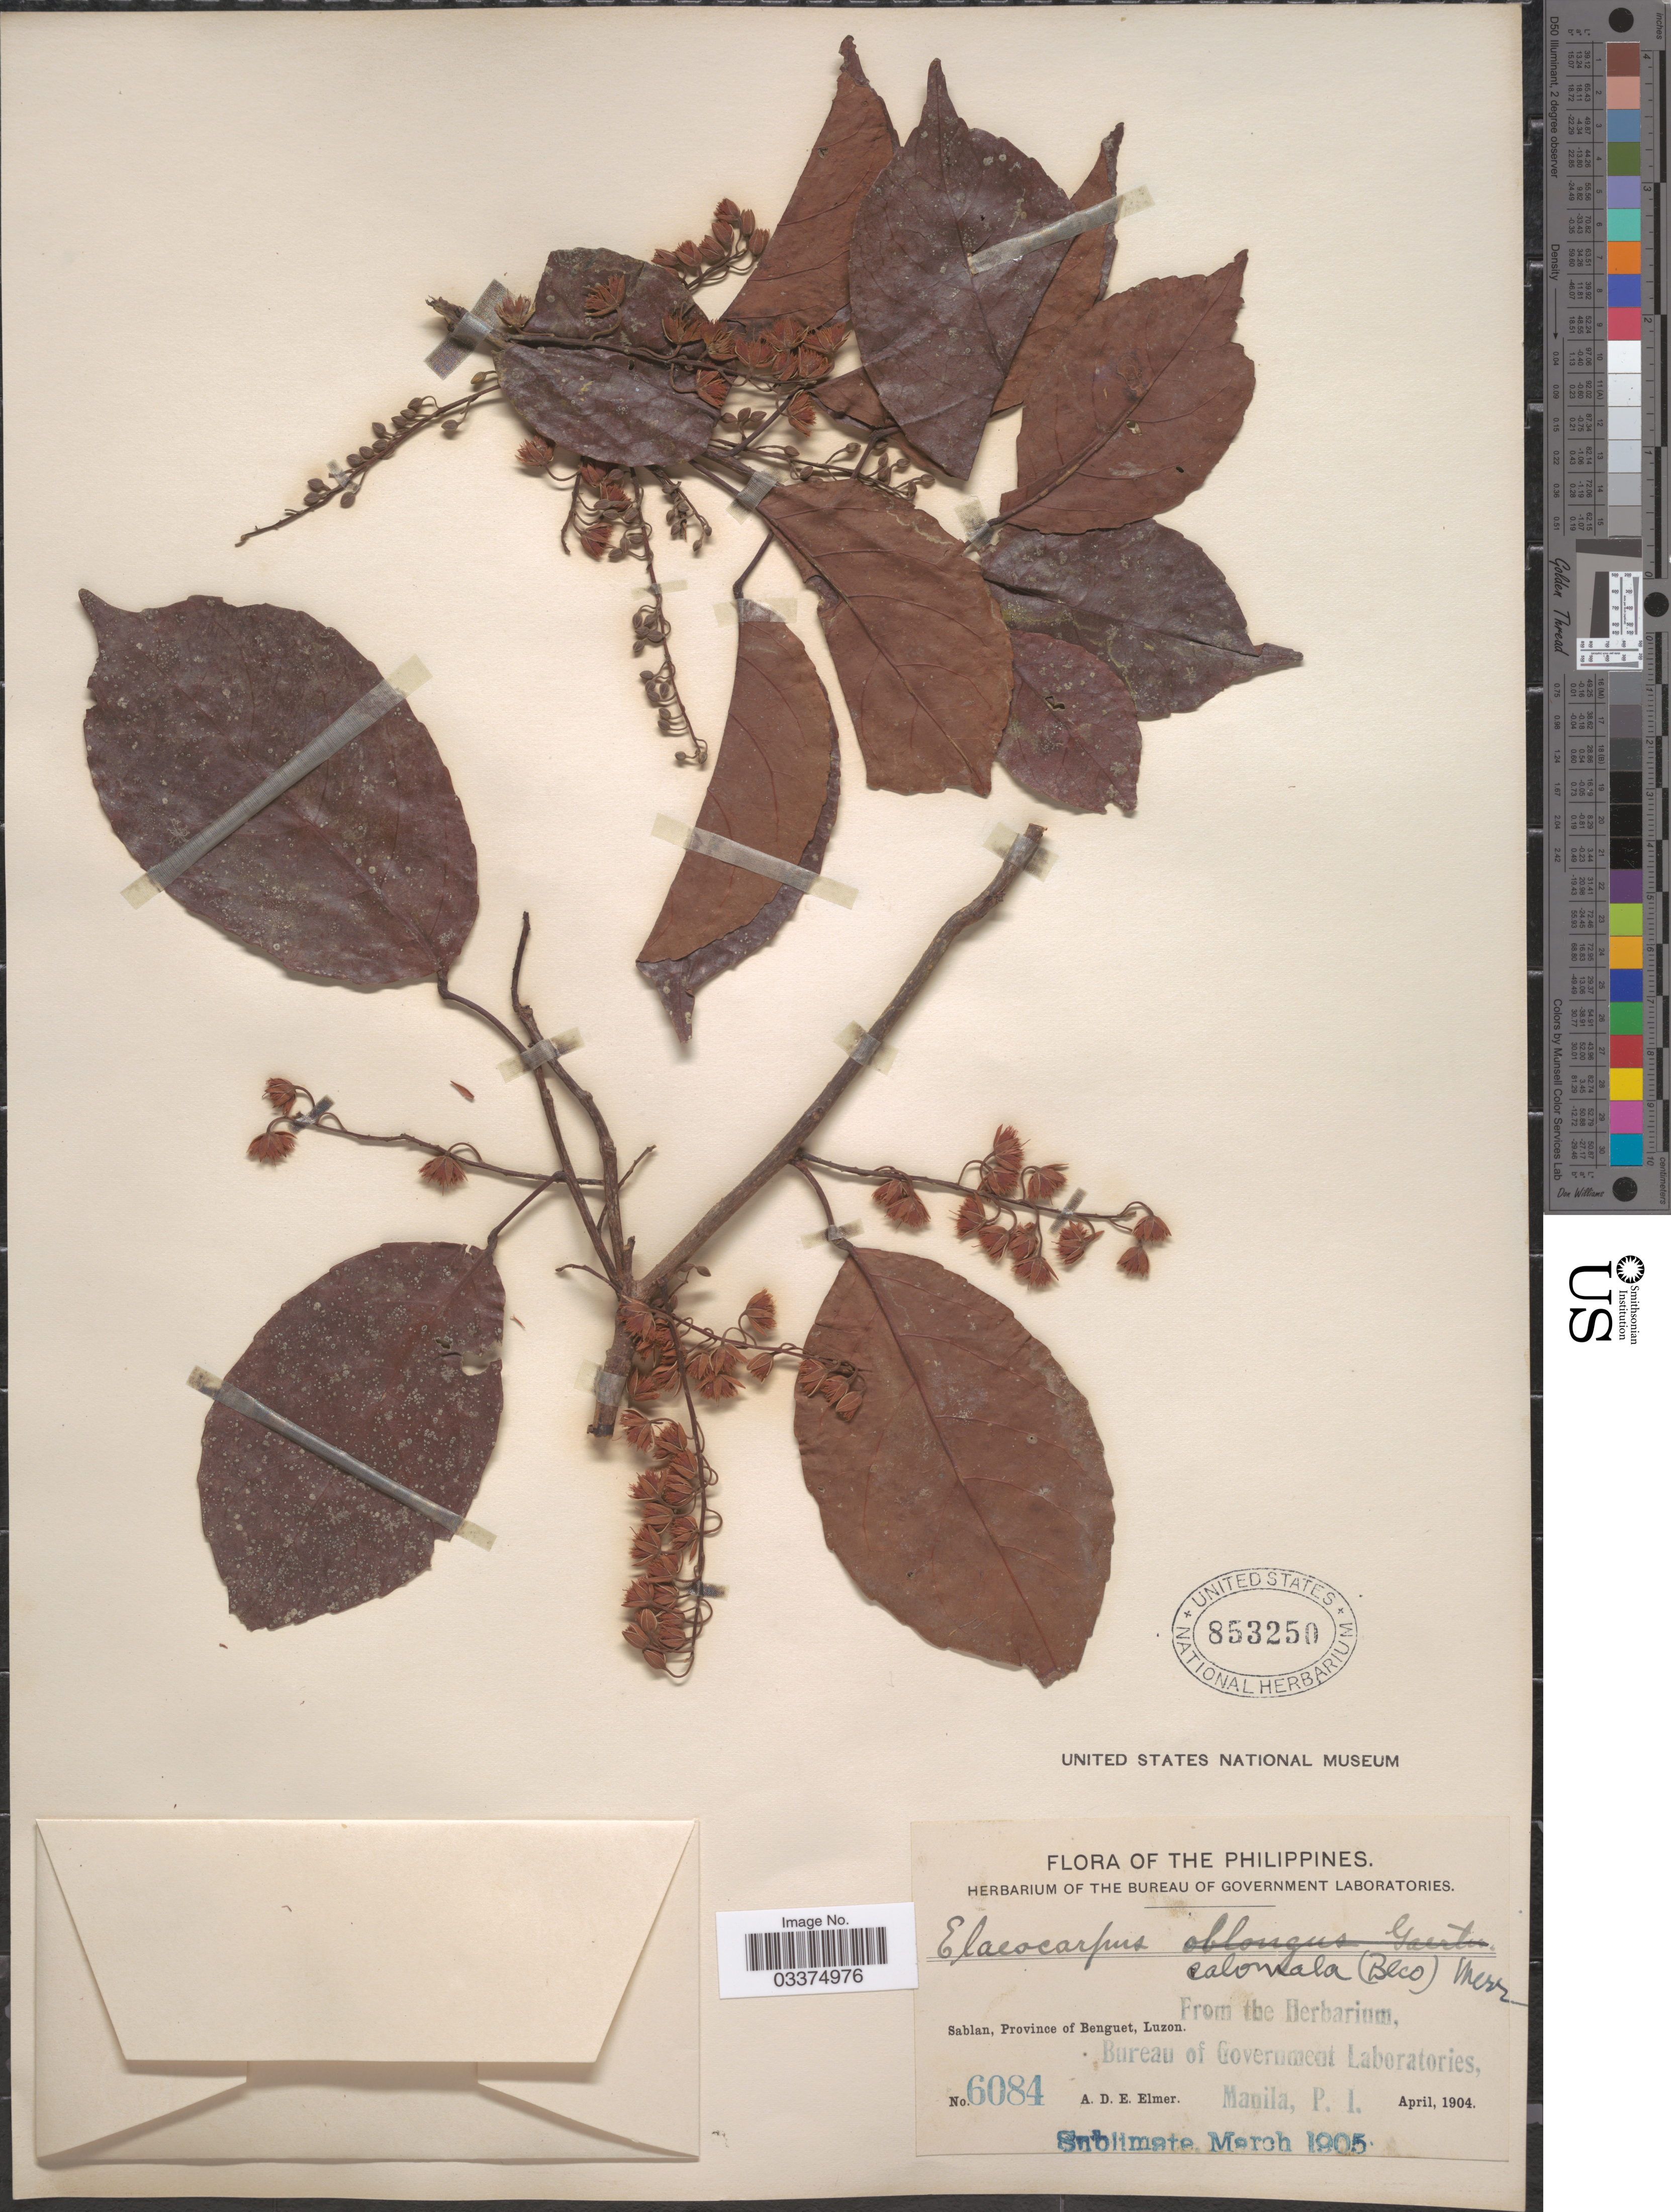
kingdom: Plantae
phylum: Tracheophyta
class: Magnoliopsida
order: Oxalidales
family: Elaeocarpaceae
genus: Elaeocarpus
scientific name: Elaeocarpus calomala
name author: (Blanco) Merr.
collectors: A. D. E. Elmer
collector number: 6084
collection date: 1904-04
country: Philippines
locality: Sablan, Province of Benguet, Luzon.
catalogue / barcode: US 853250